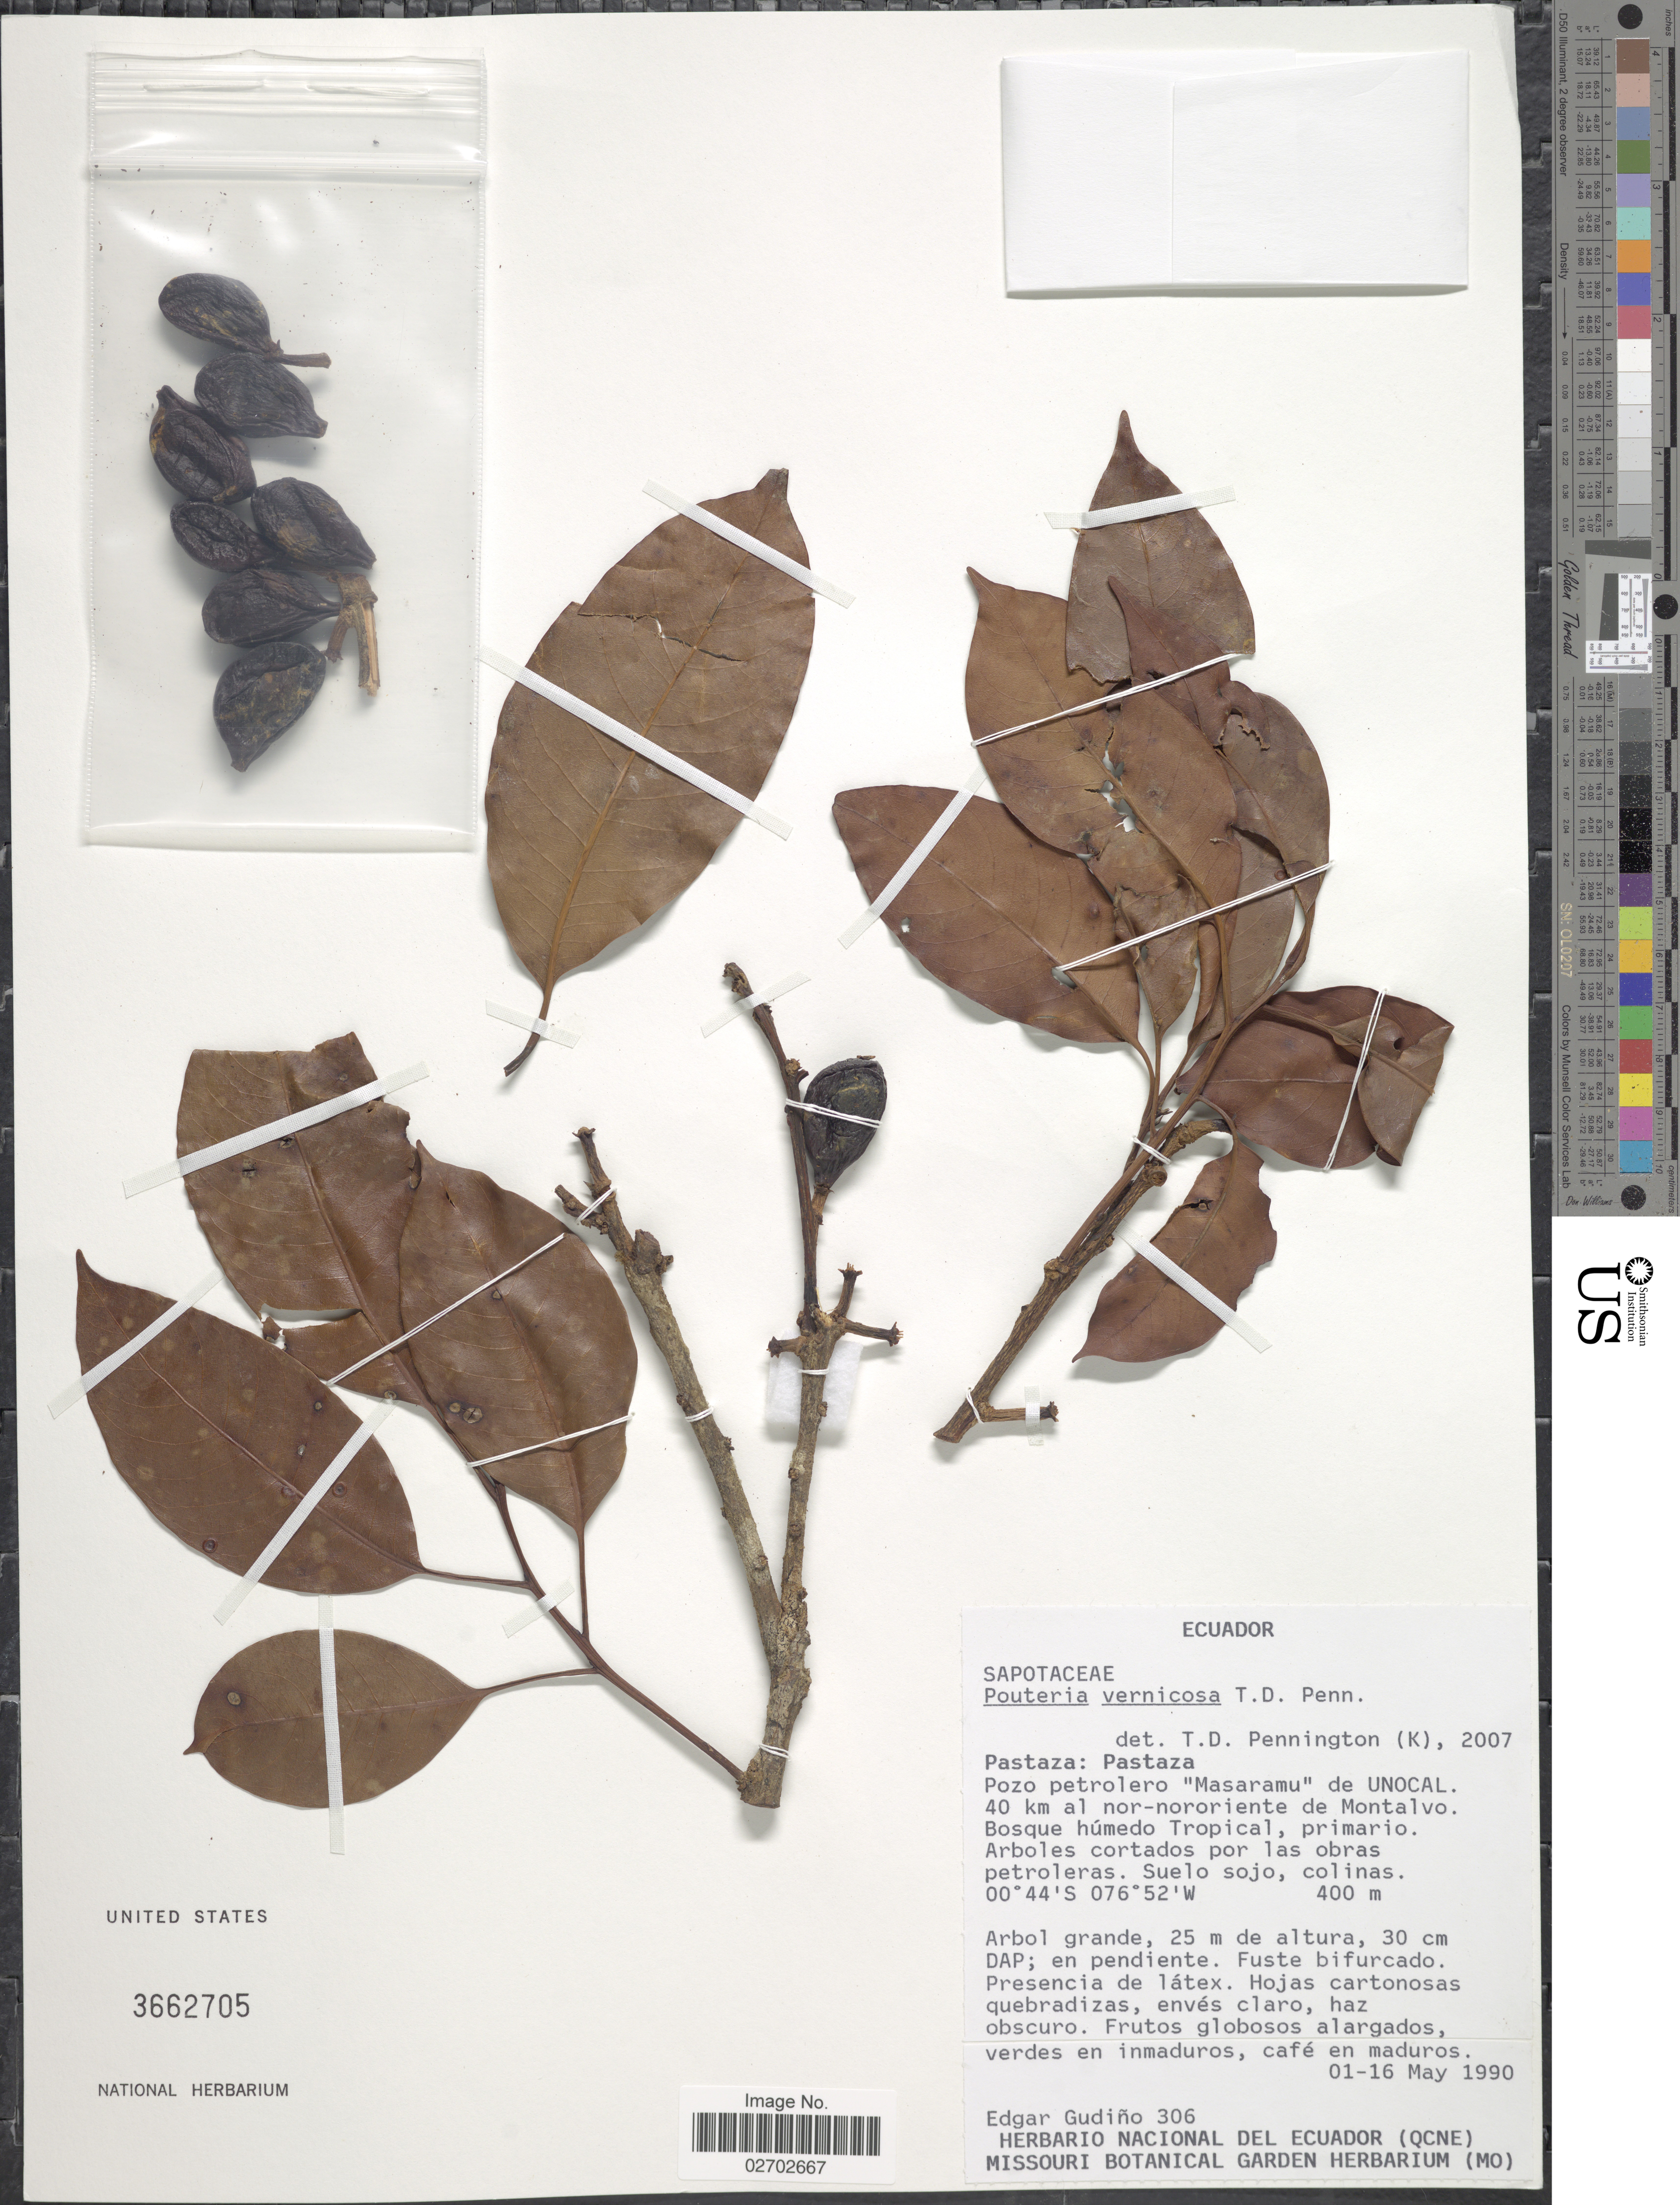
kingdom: Plantae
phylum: Tracheophyta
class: Magnoliopsida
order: Ericales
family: Sapotaceae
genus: Pouteria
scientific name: Pouteria vernicosa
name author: T.D. Penn.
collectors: E. Gudiño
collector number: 306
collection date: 1990-05-01/1990-05-16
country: Ecuador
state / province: Pastaza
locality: Pastaza. Pozo petrolero "Masaramu" de UNOCAL. 40 km al nor-nororiente de Montalvo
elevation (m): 400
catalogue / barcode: US 3662705